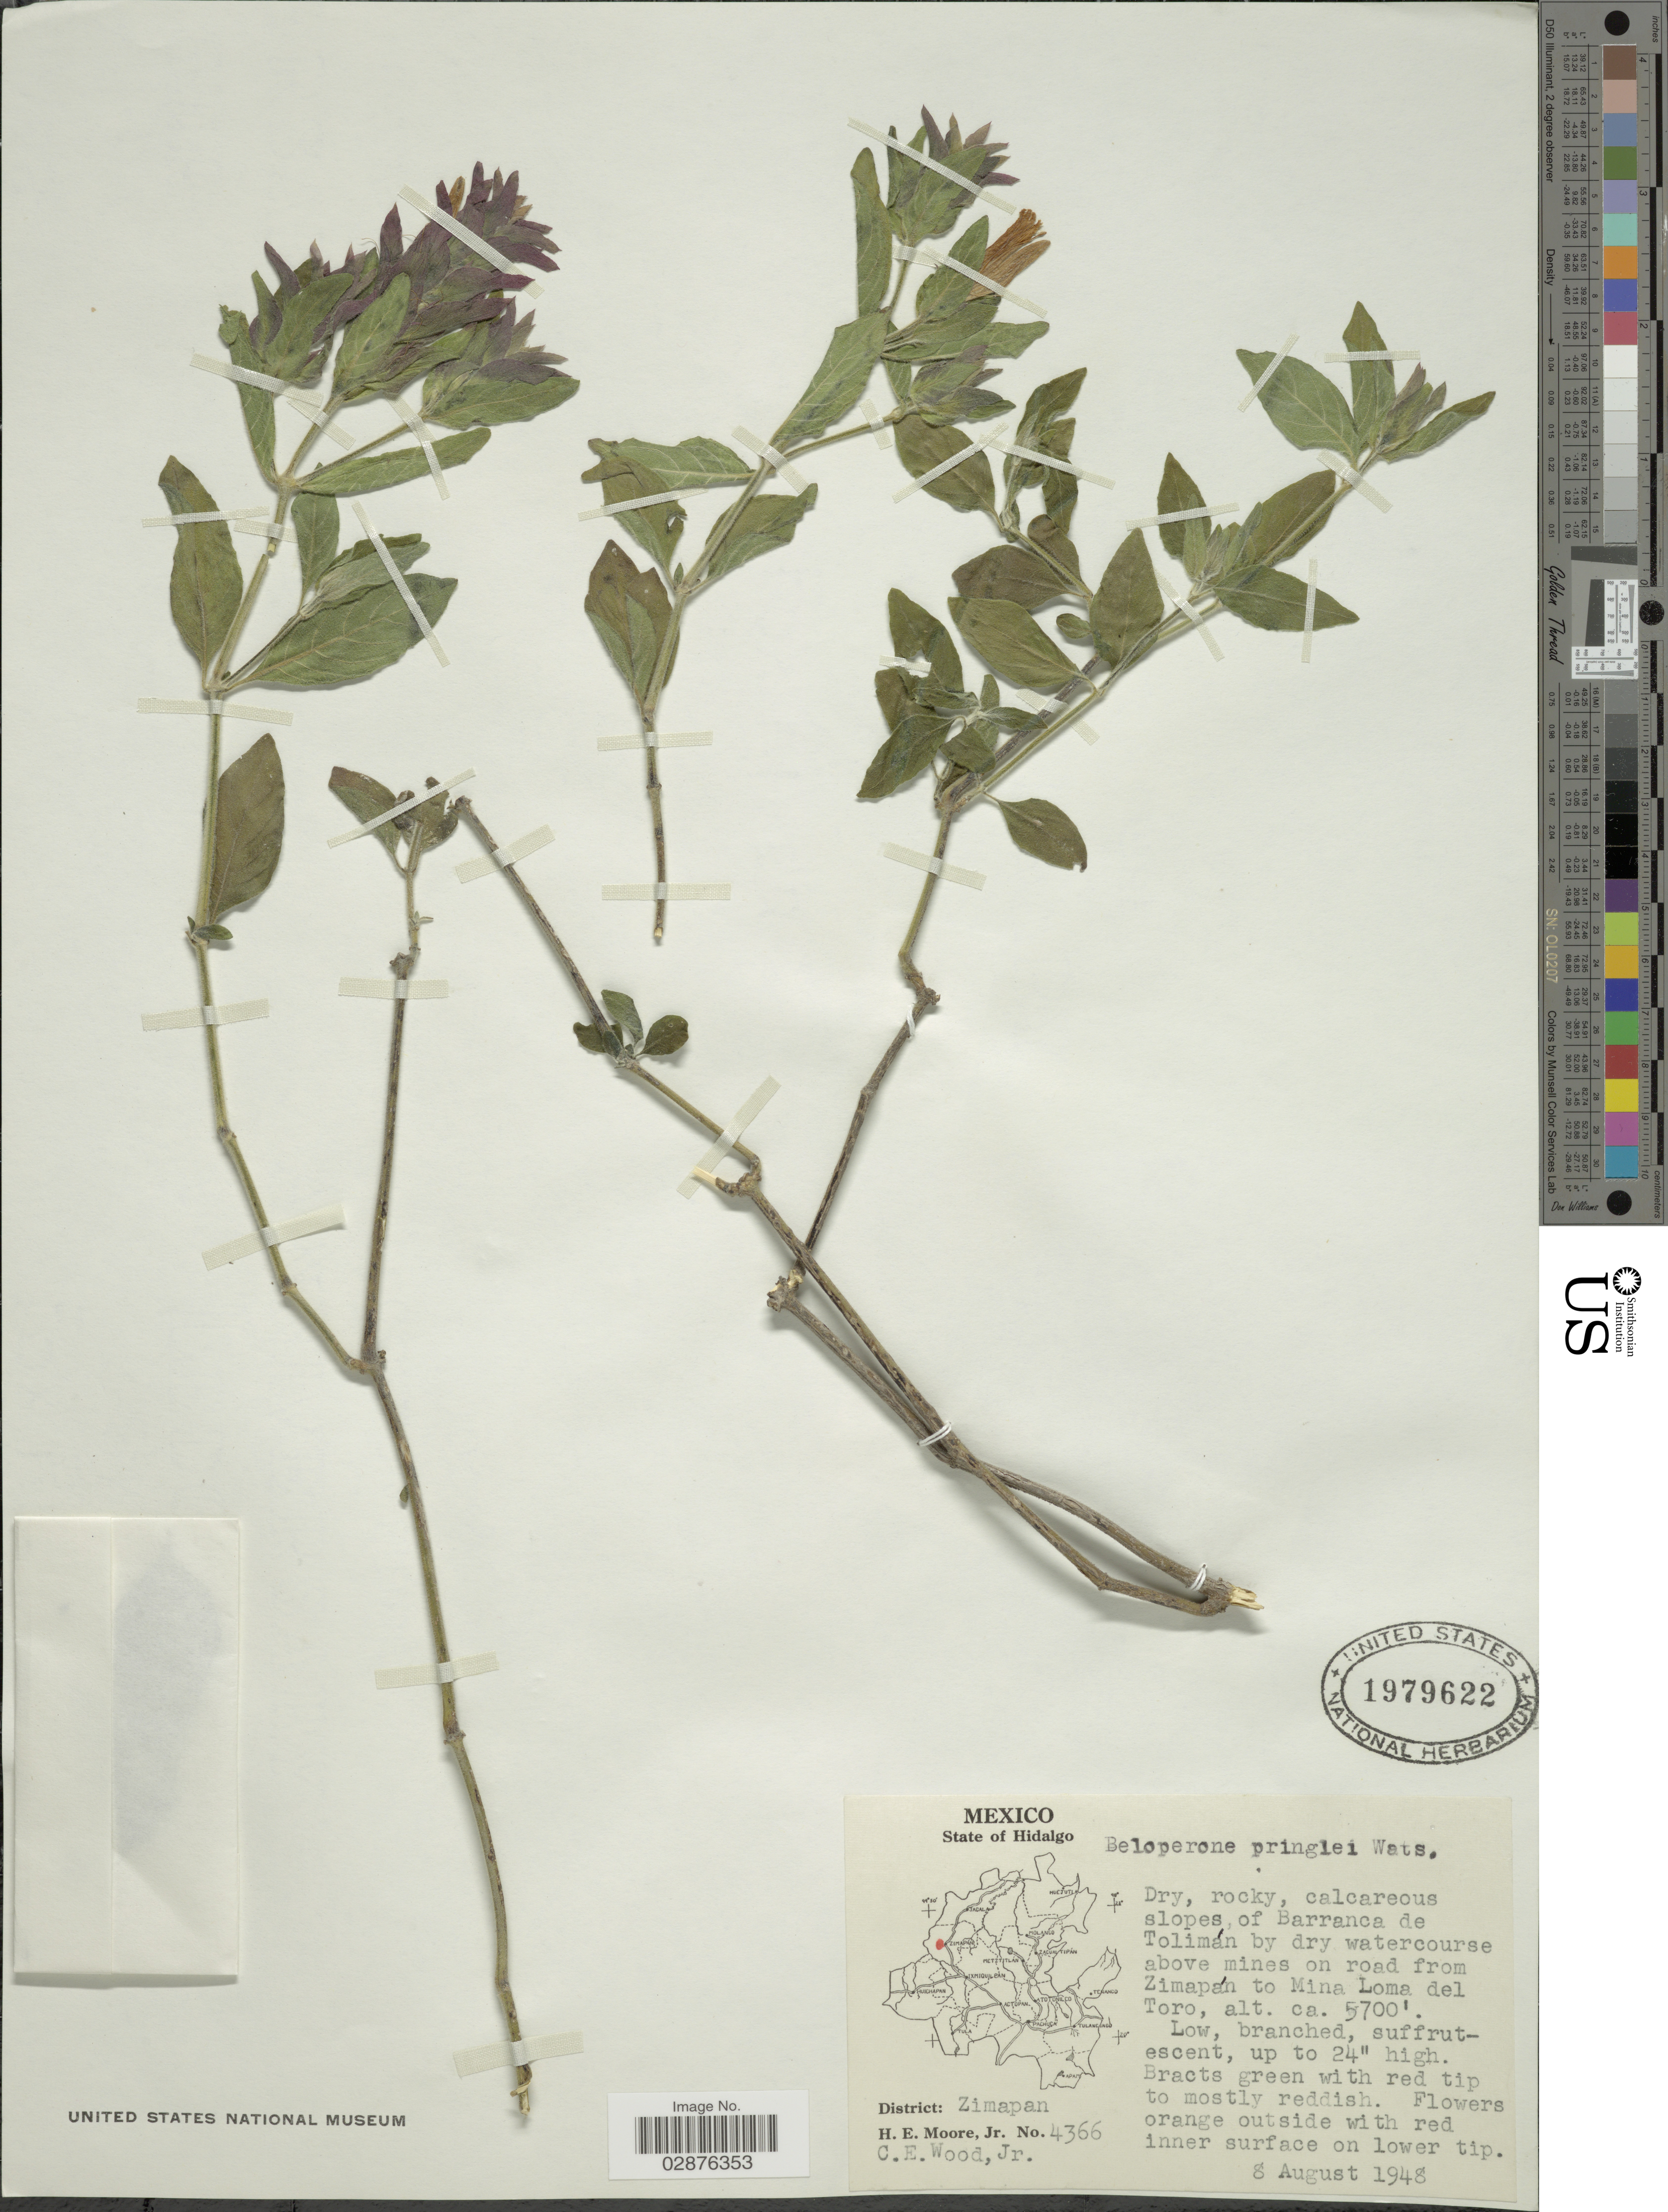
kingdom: Plantae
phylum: Tracheophyta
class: Magnoliopsida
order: Lamiales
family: Acanthaceae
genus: Justicia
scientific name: Justicia fulvicoma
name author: Schltdl. & Cham.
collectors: H. Moore & C. Wood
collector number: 4366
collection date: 1948-08-08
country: Mexico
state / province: Hidalgo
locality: District: Zimapan, calcareous slopes of Barranca de Tolimán by dry watercourse above mines on road from Zimapán to Mina Loma del Toro.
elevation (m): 1737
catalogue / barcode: US 1979622